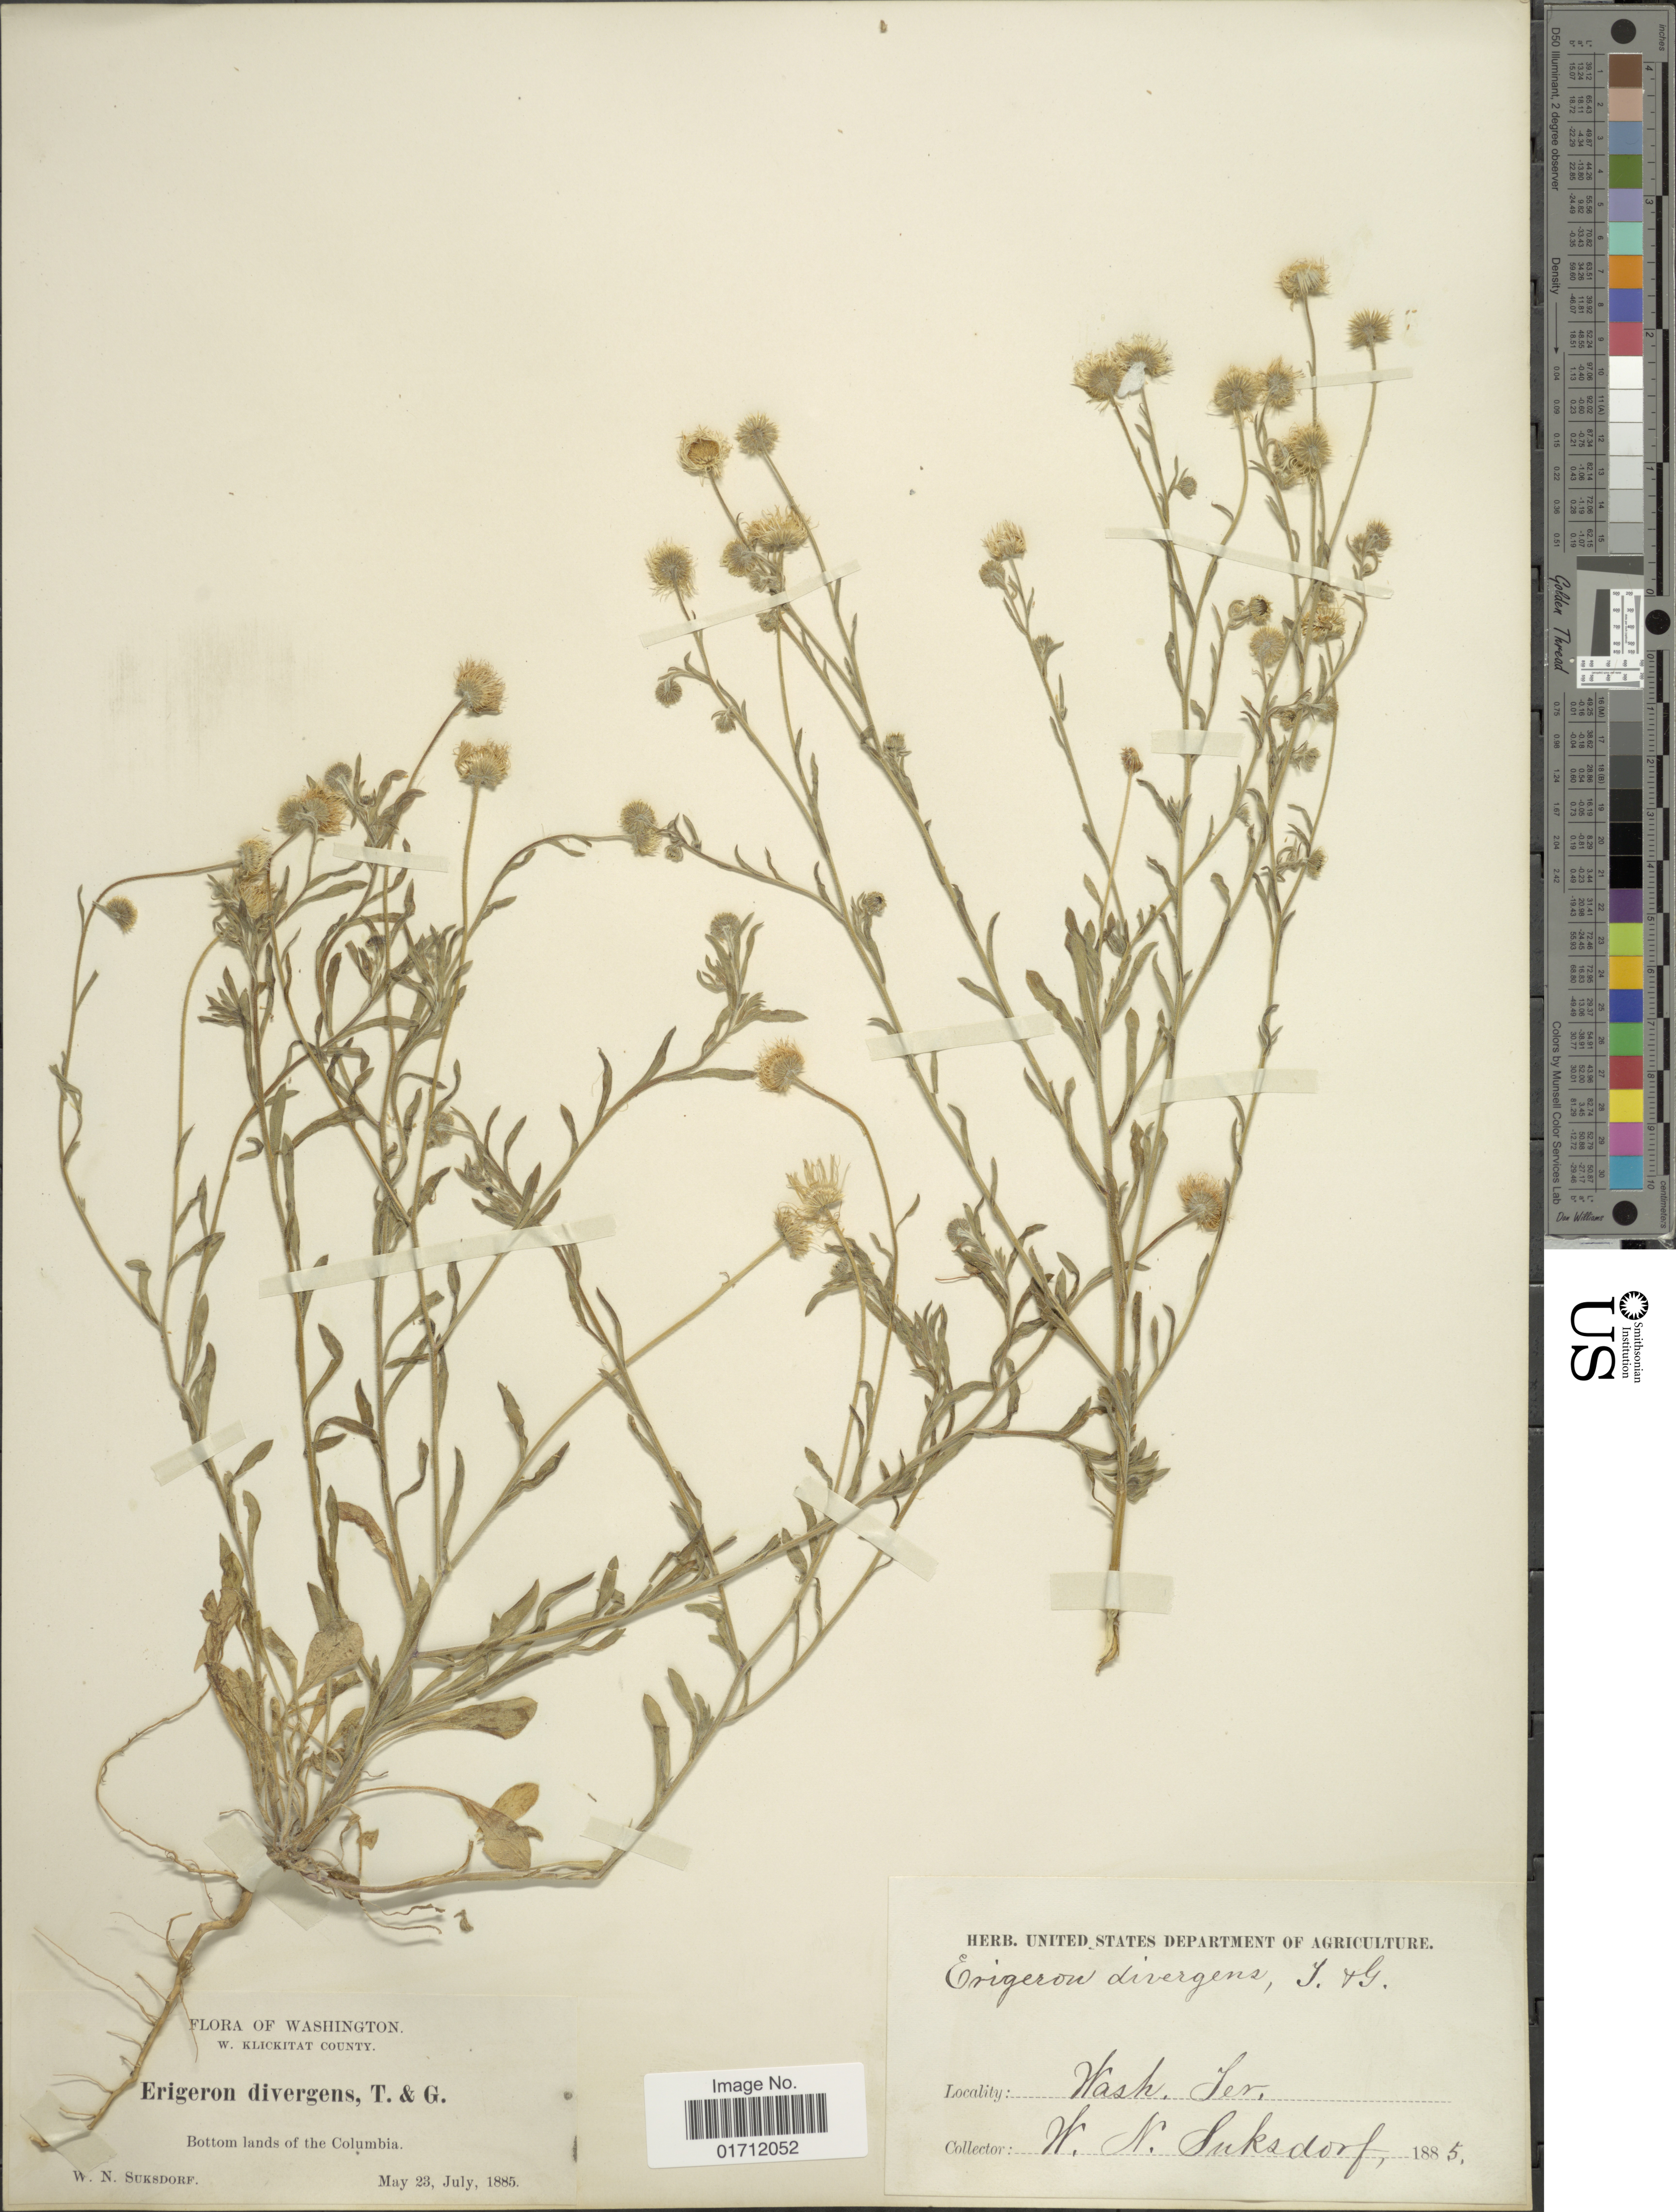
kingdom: Plantae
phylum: Tracheophyta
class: Magnoliopsida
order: Asterales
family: Asteraceae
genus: Erigeron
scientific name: Erigeron divergens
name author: Torr. & A. Gray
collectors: W. N. Suksdorf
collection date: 1885-05-23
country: United States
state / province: Washington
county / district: Klickitat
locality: W. Klickitat County, Bottom lands of the Columbia.